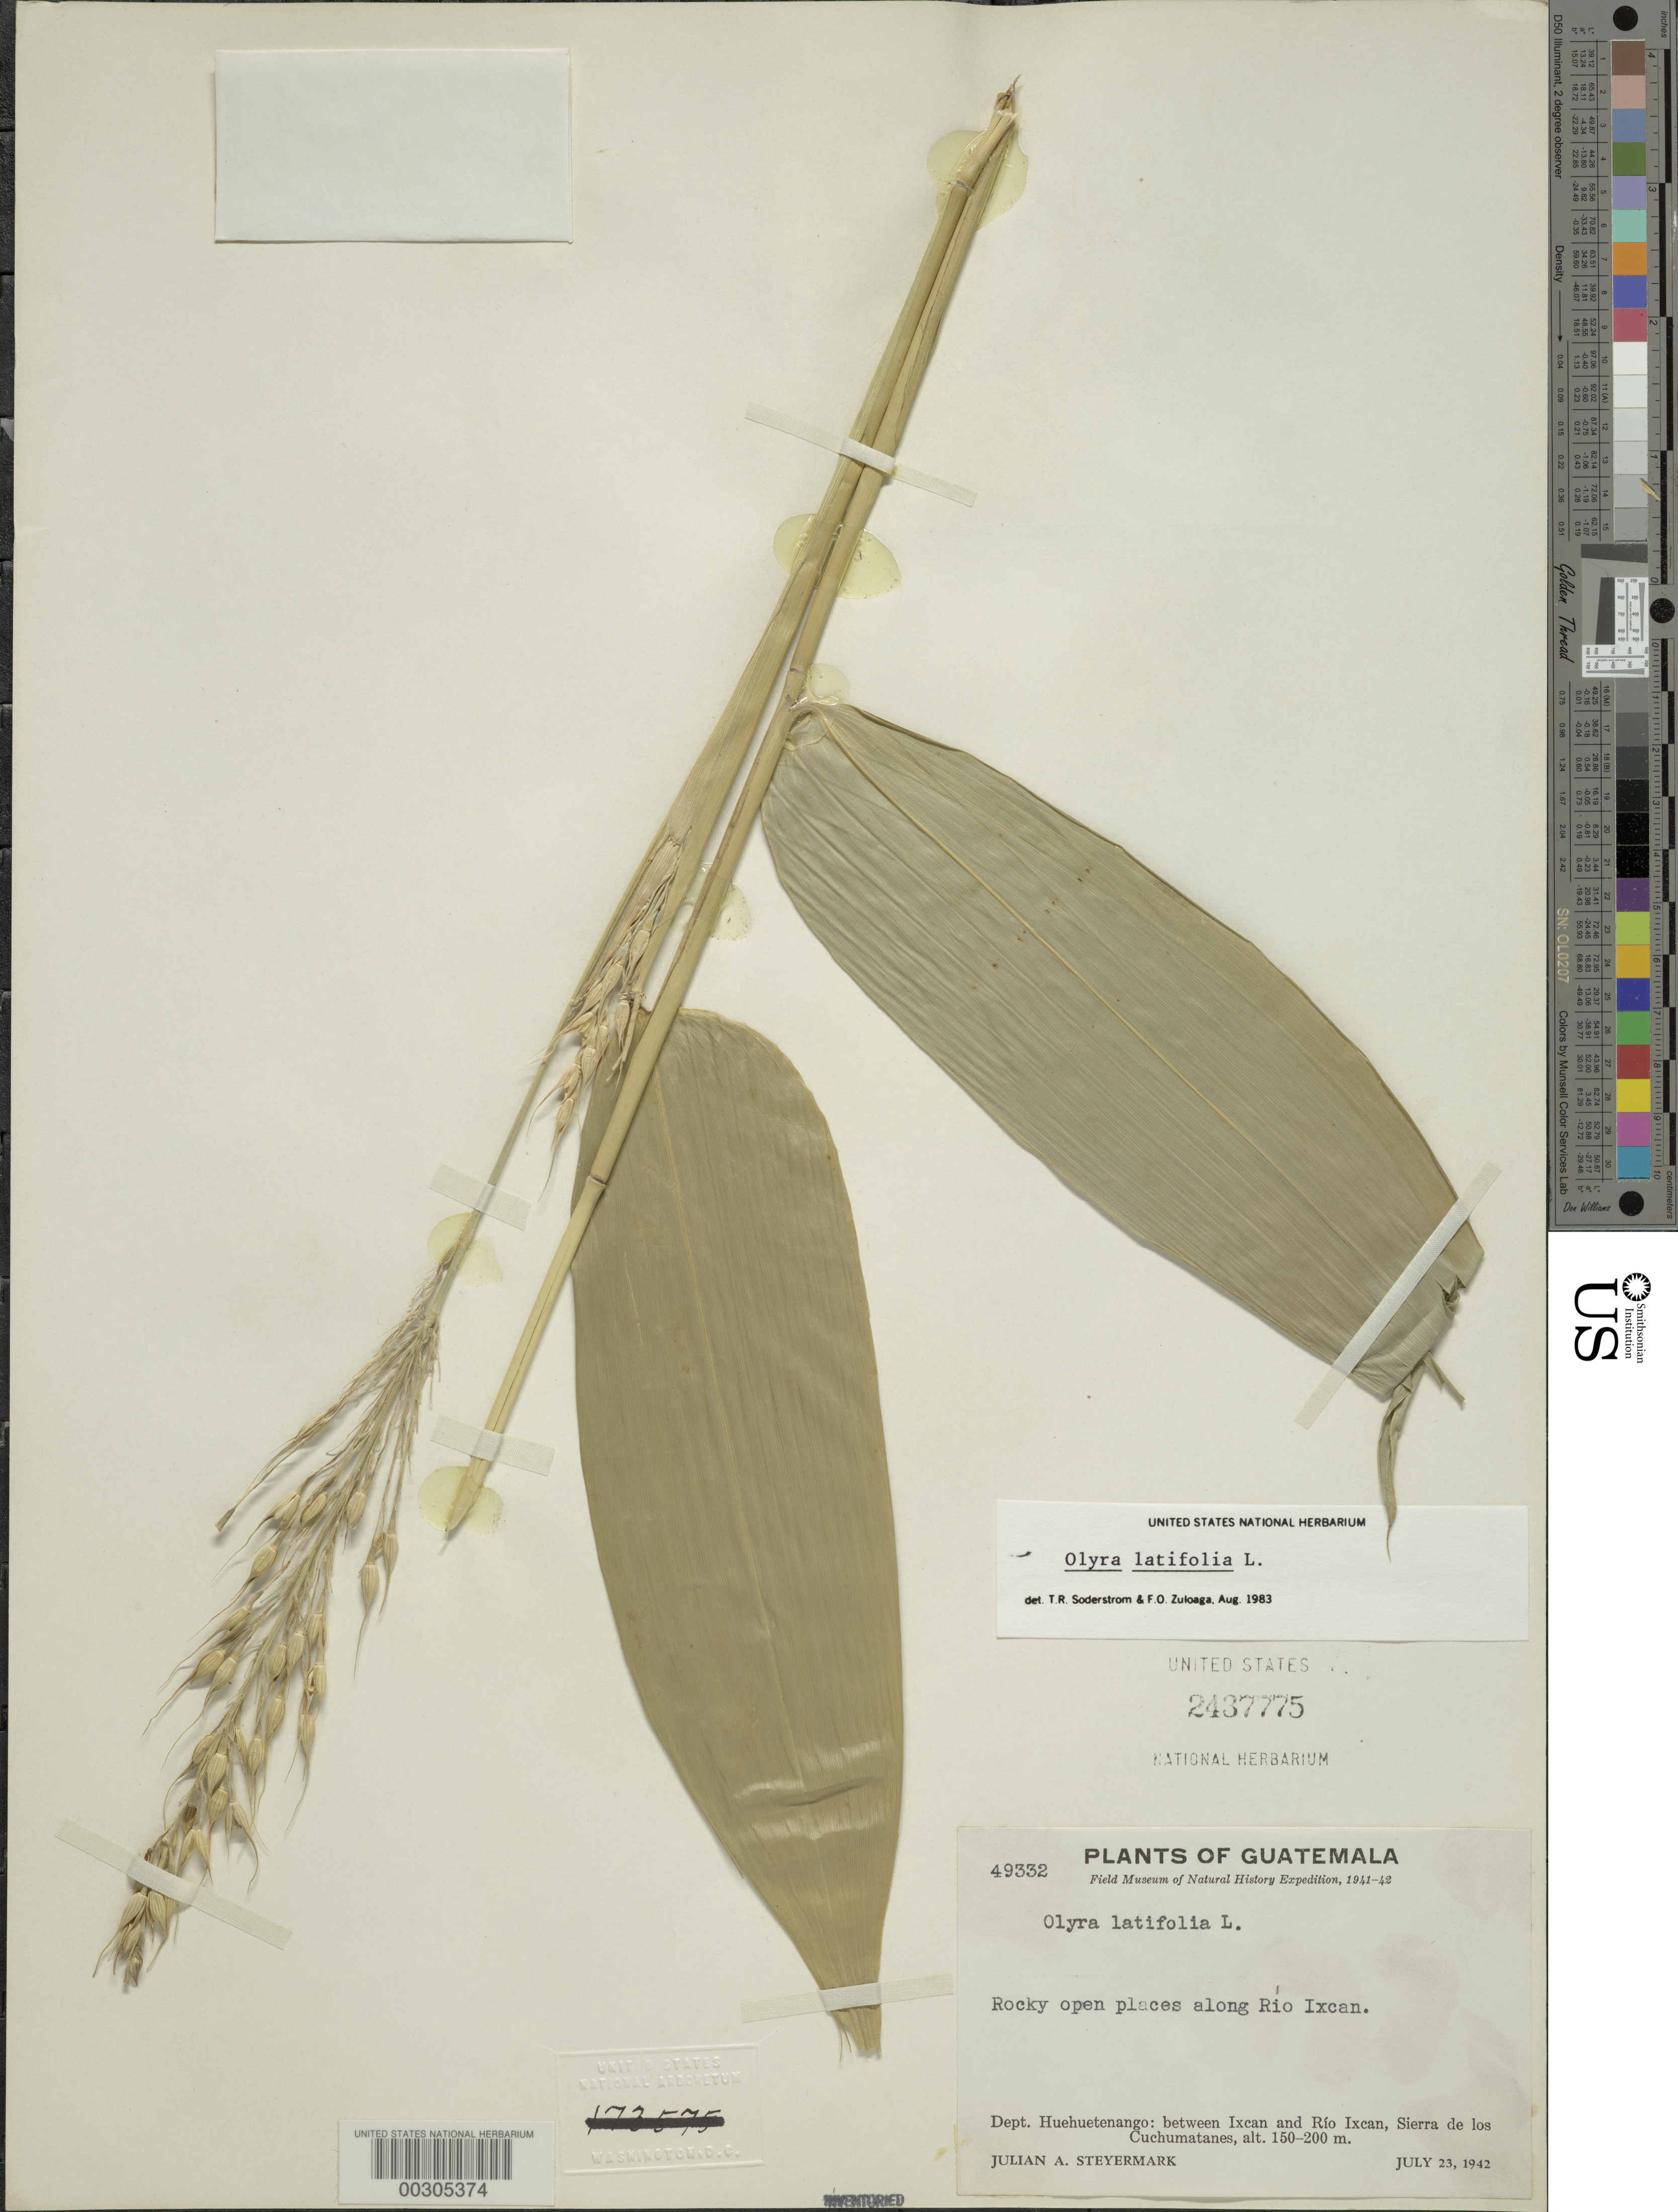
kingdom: Plantae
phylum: Tracheophyta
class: Liliopsida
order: Poales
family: Poaceae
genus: Olyra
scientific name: Olyra latifolia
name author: L.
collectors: J. Steyermark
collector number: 49332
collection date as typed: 23 Jul 1942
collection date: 1942-07-23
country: Guatemala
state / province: Huehuetenango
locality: Ixcan, Sierra de las Cuchumatanes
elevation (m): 150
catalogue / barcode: US 2437775